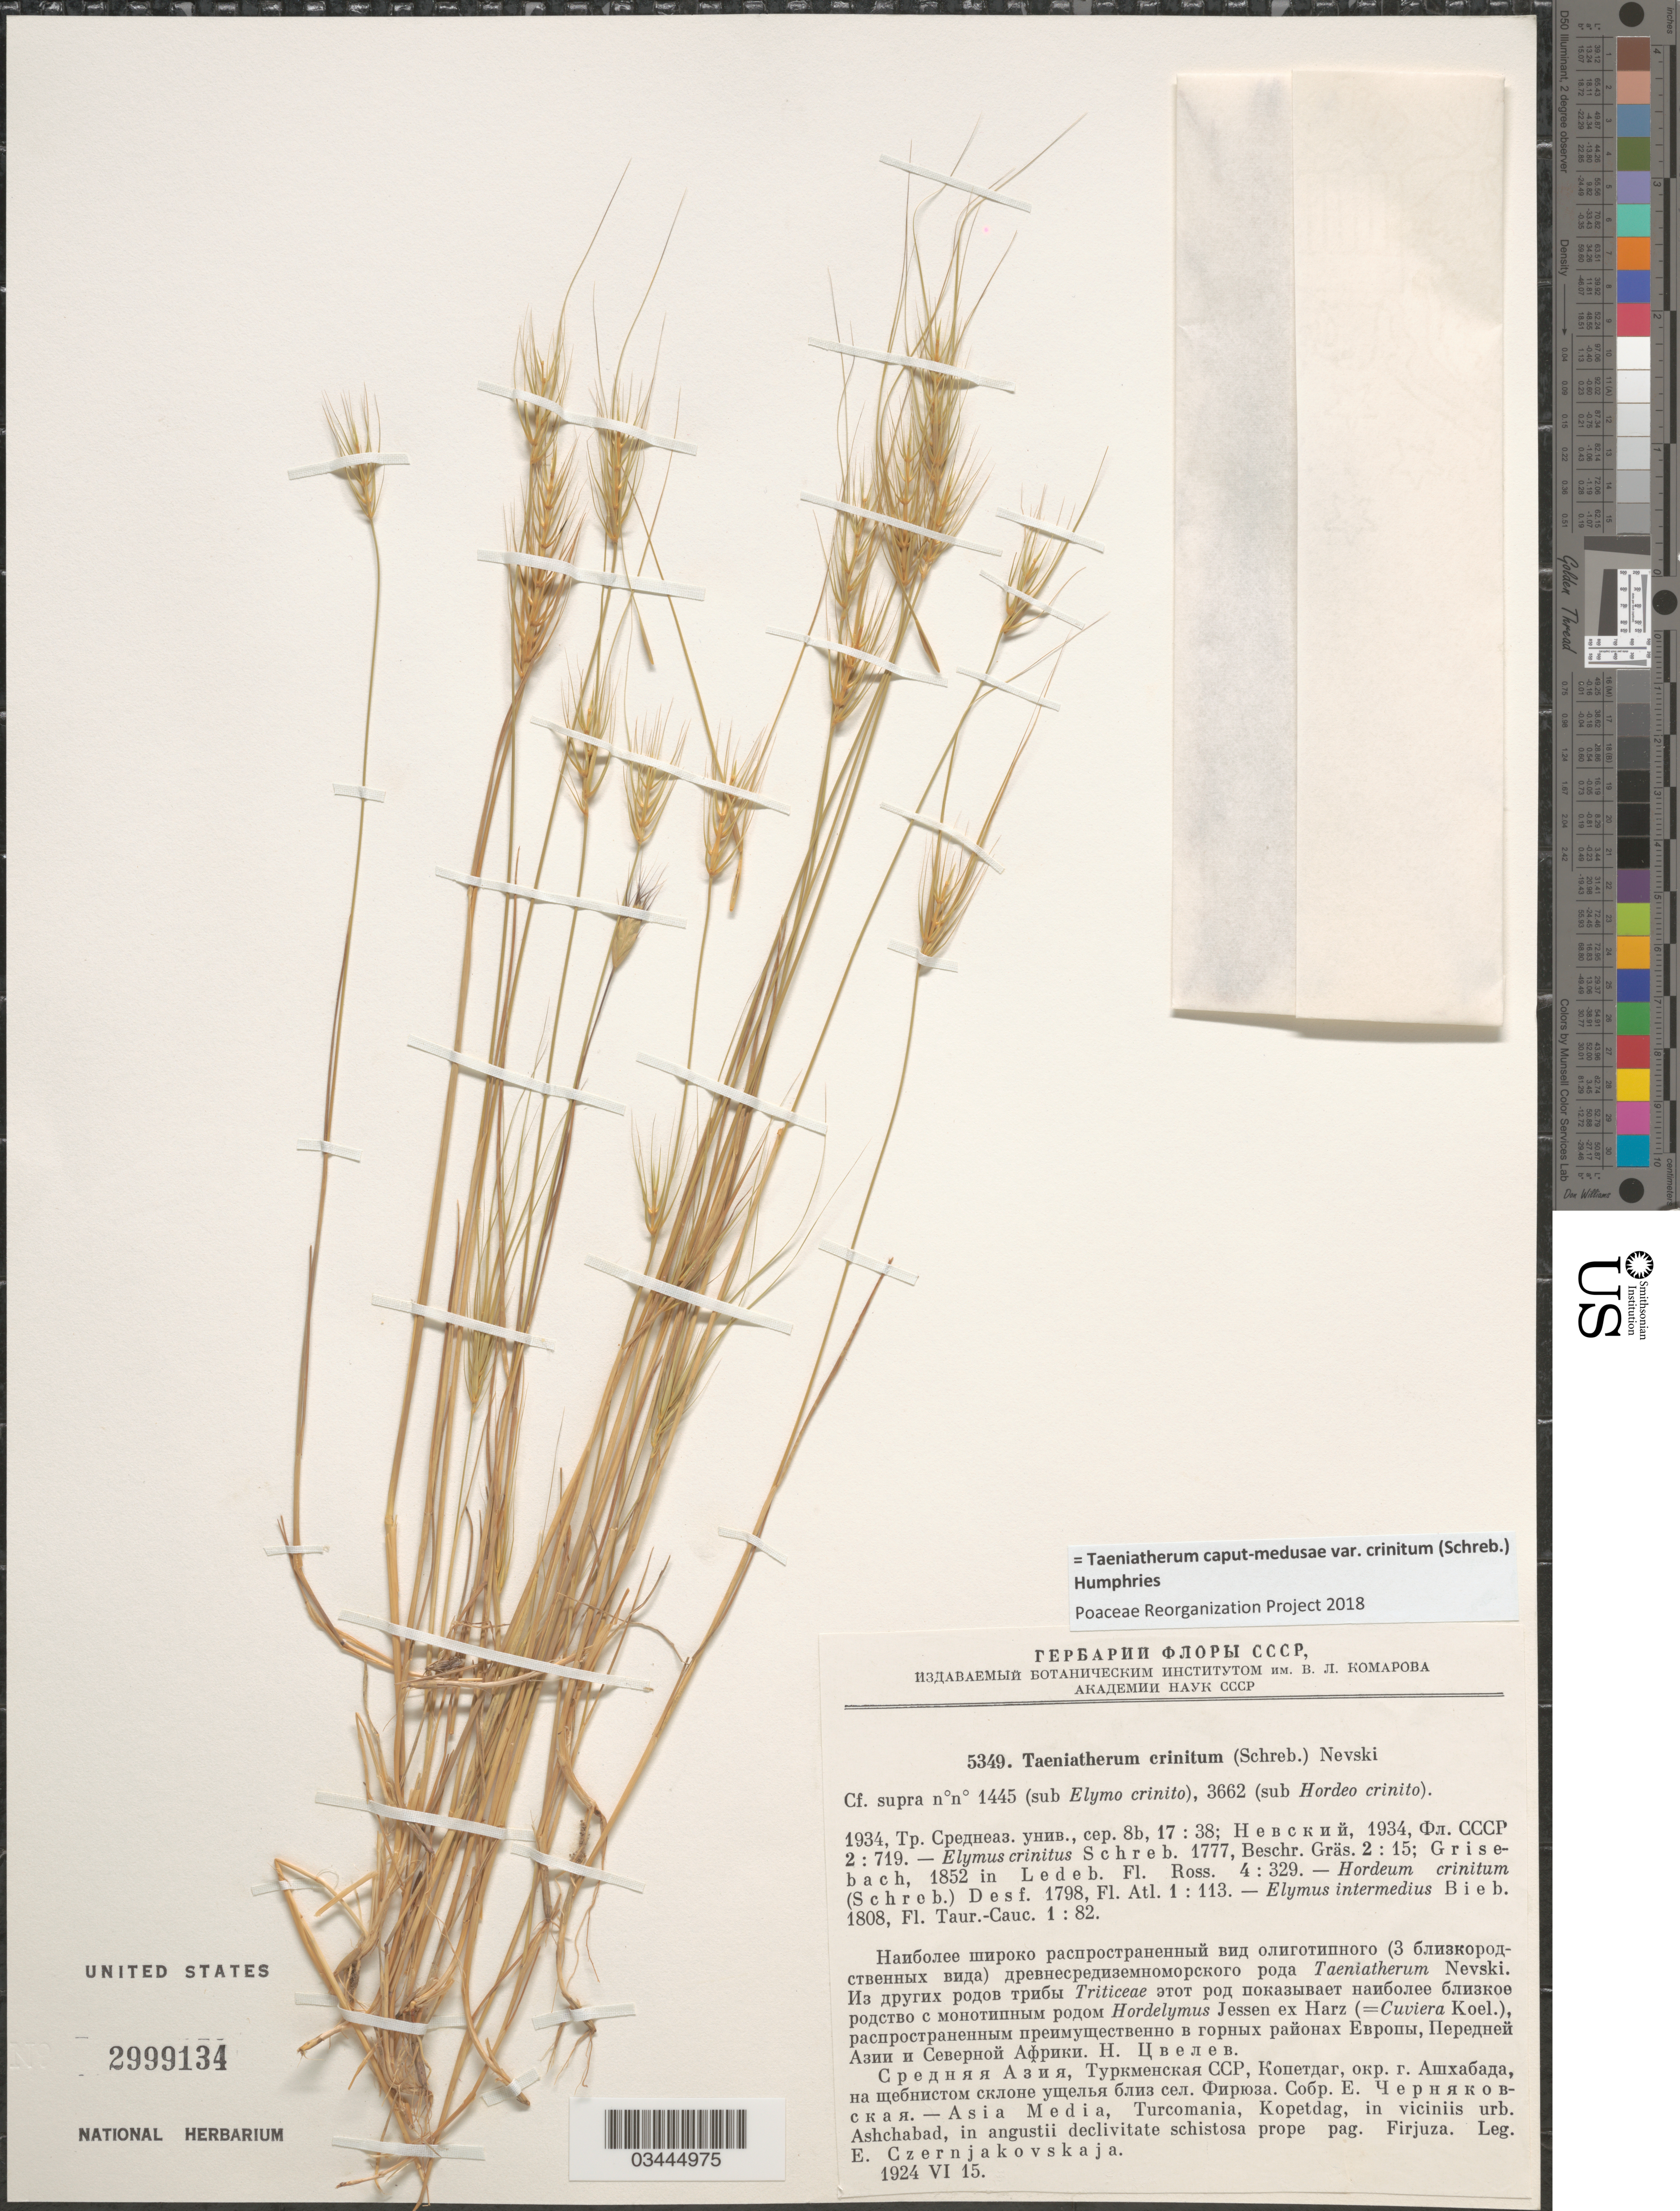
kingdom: Plantae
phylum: Tracheophyta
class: Liliopsida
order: Poales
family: Poaceae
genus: Taeniatherum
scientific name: Taeniatherum caput-medusae var. crinitum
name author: (Schreb.) Humphries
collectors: E. Czernjakovskaja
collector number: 5349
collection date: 1924-06-15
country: Turkmenistan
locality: Asia Media, Turcomania, Kopetdag, in viciniis urb. Ashchabad, in angustii declivitate schistosa prope pag. Firjuza.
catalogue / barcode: US 2999134